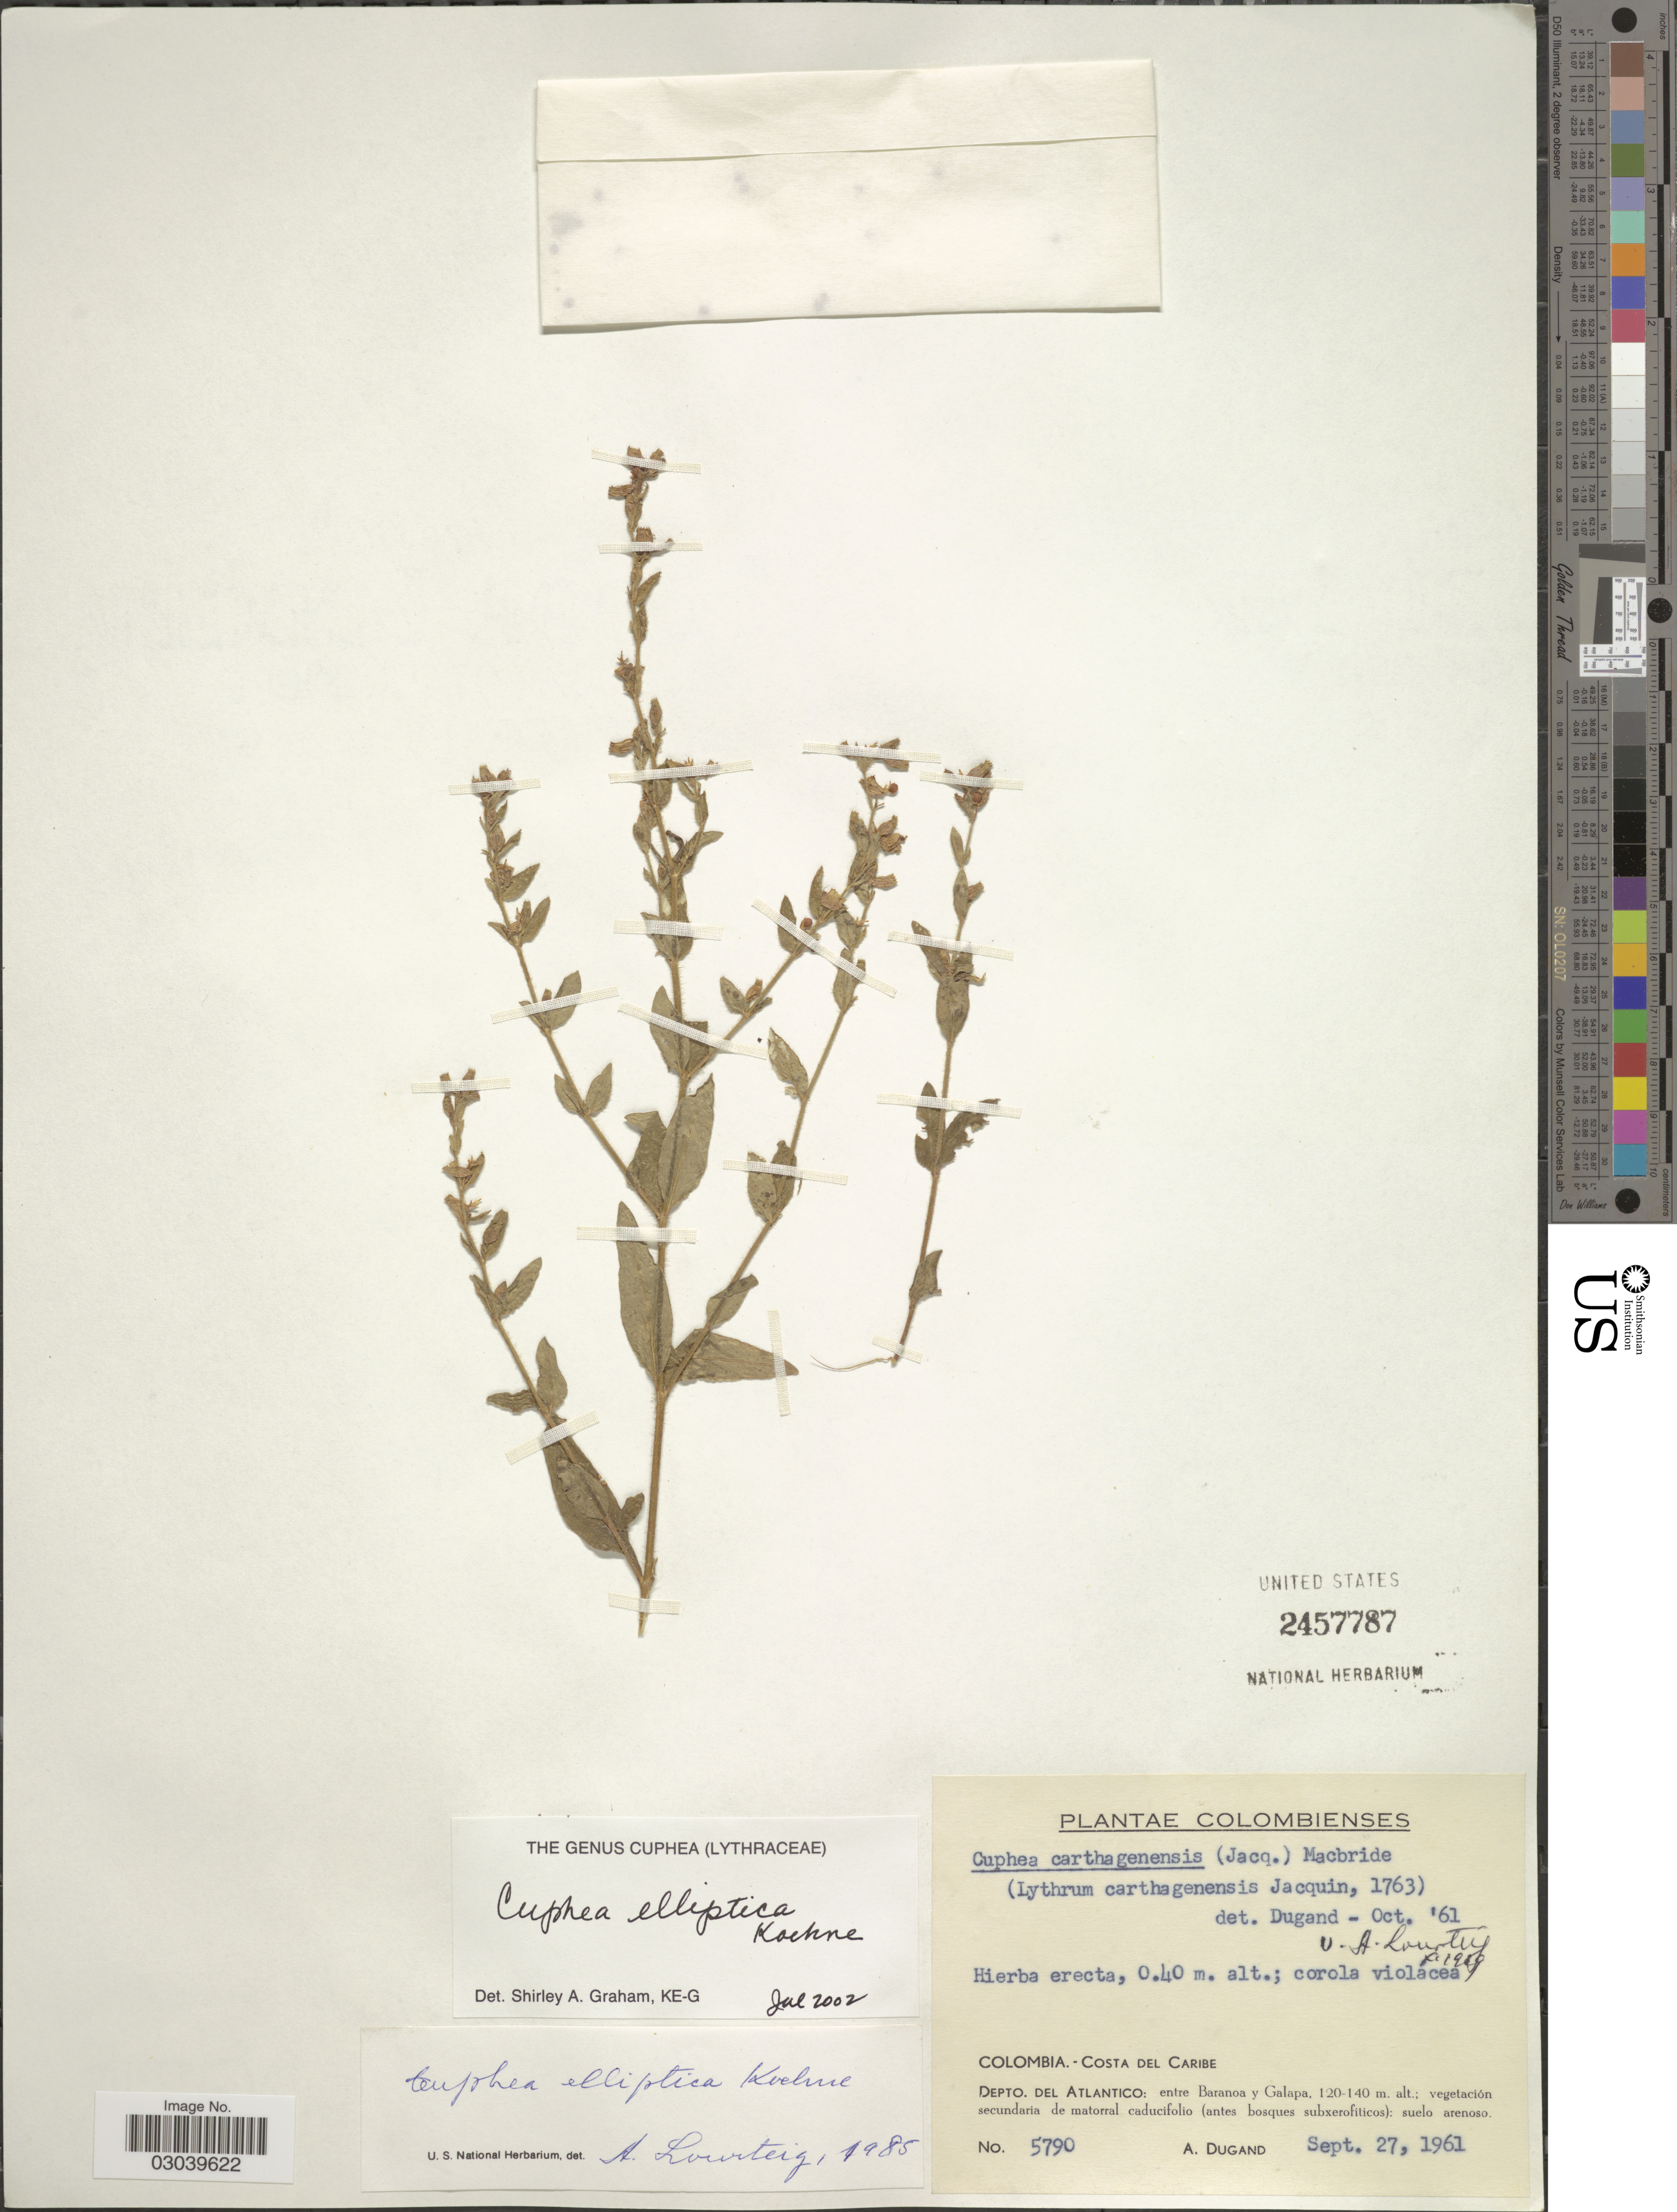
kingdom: Plantae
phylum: Tracheophyta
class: Magnoliopsida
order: Myrtales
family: Lythraceae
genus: Cuphea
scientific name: Cuphea elliptica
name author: Koehne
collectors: A. Dugand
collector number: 5790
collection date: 1961-09-27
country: Colombia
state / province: Atlántico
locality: Costa del Caribe. Depto. del Atlantico: entre Baranoa y Galapa.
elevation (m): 120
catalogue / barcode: US 2457787